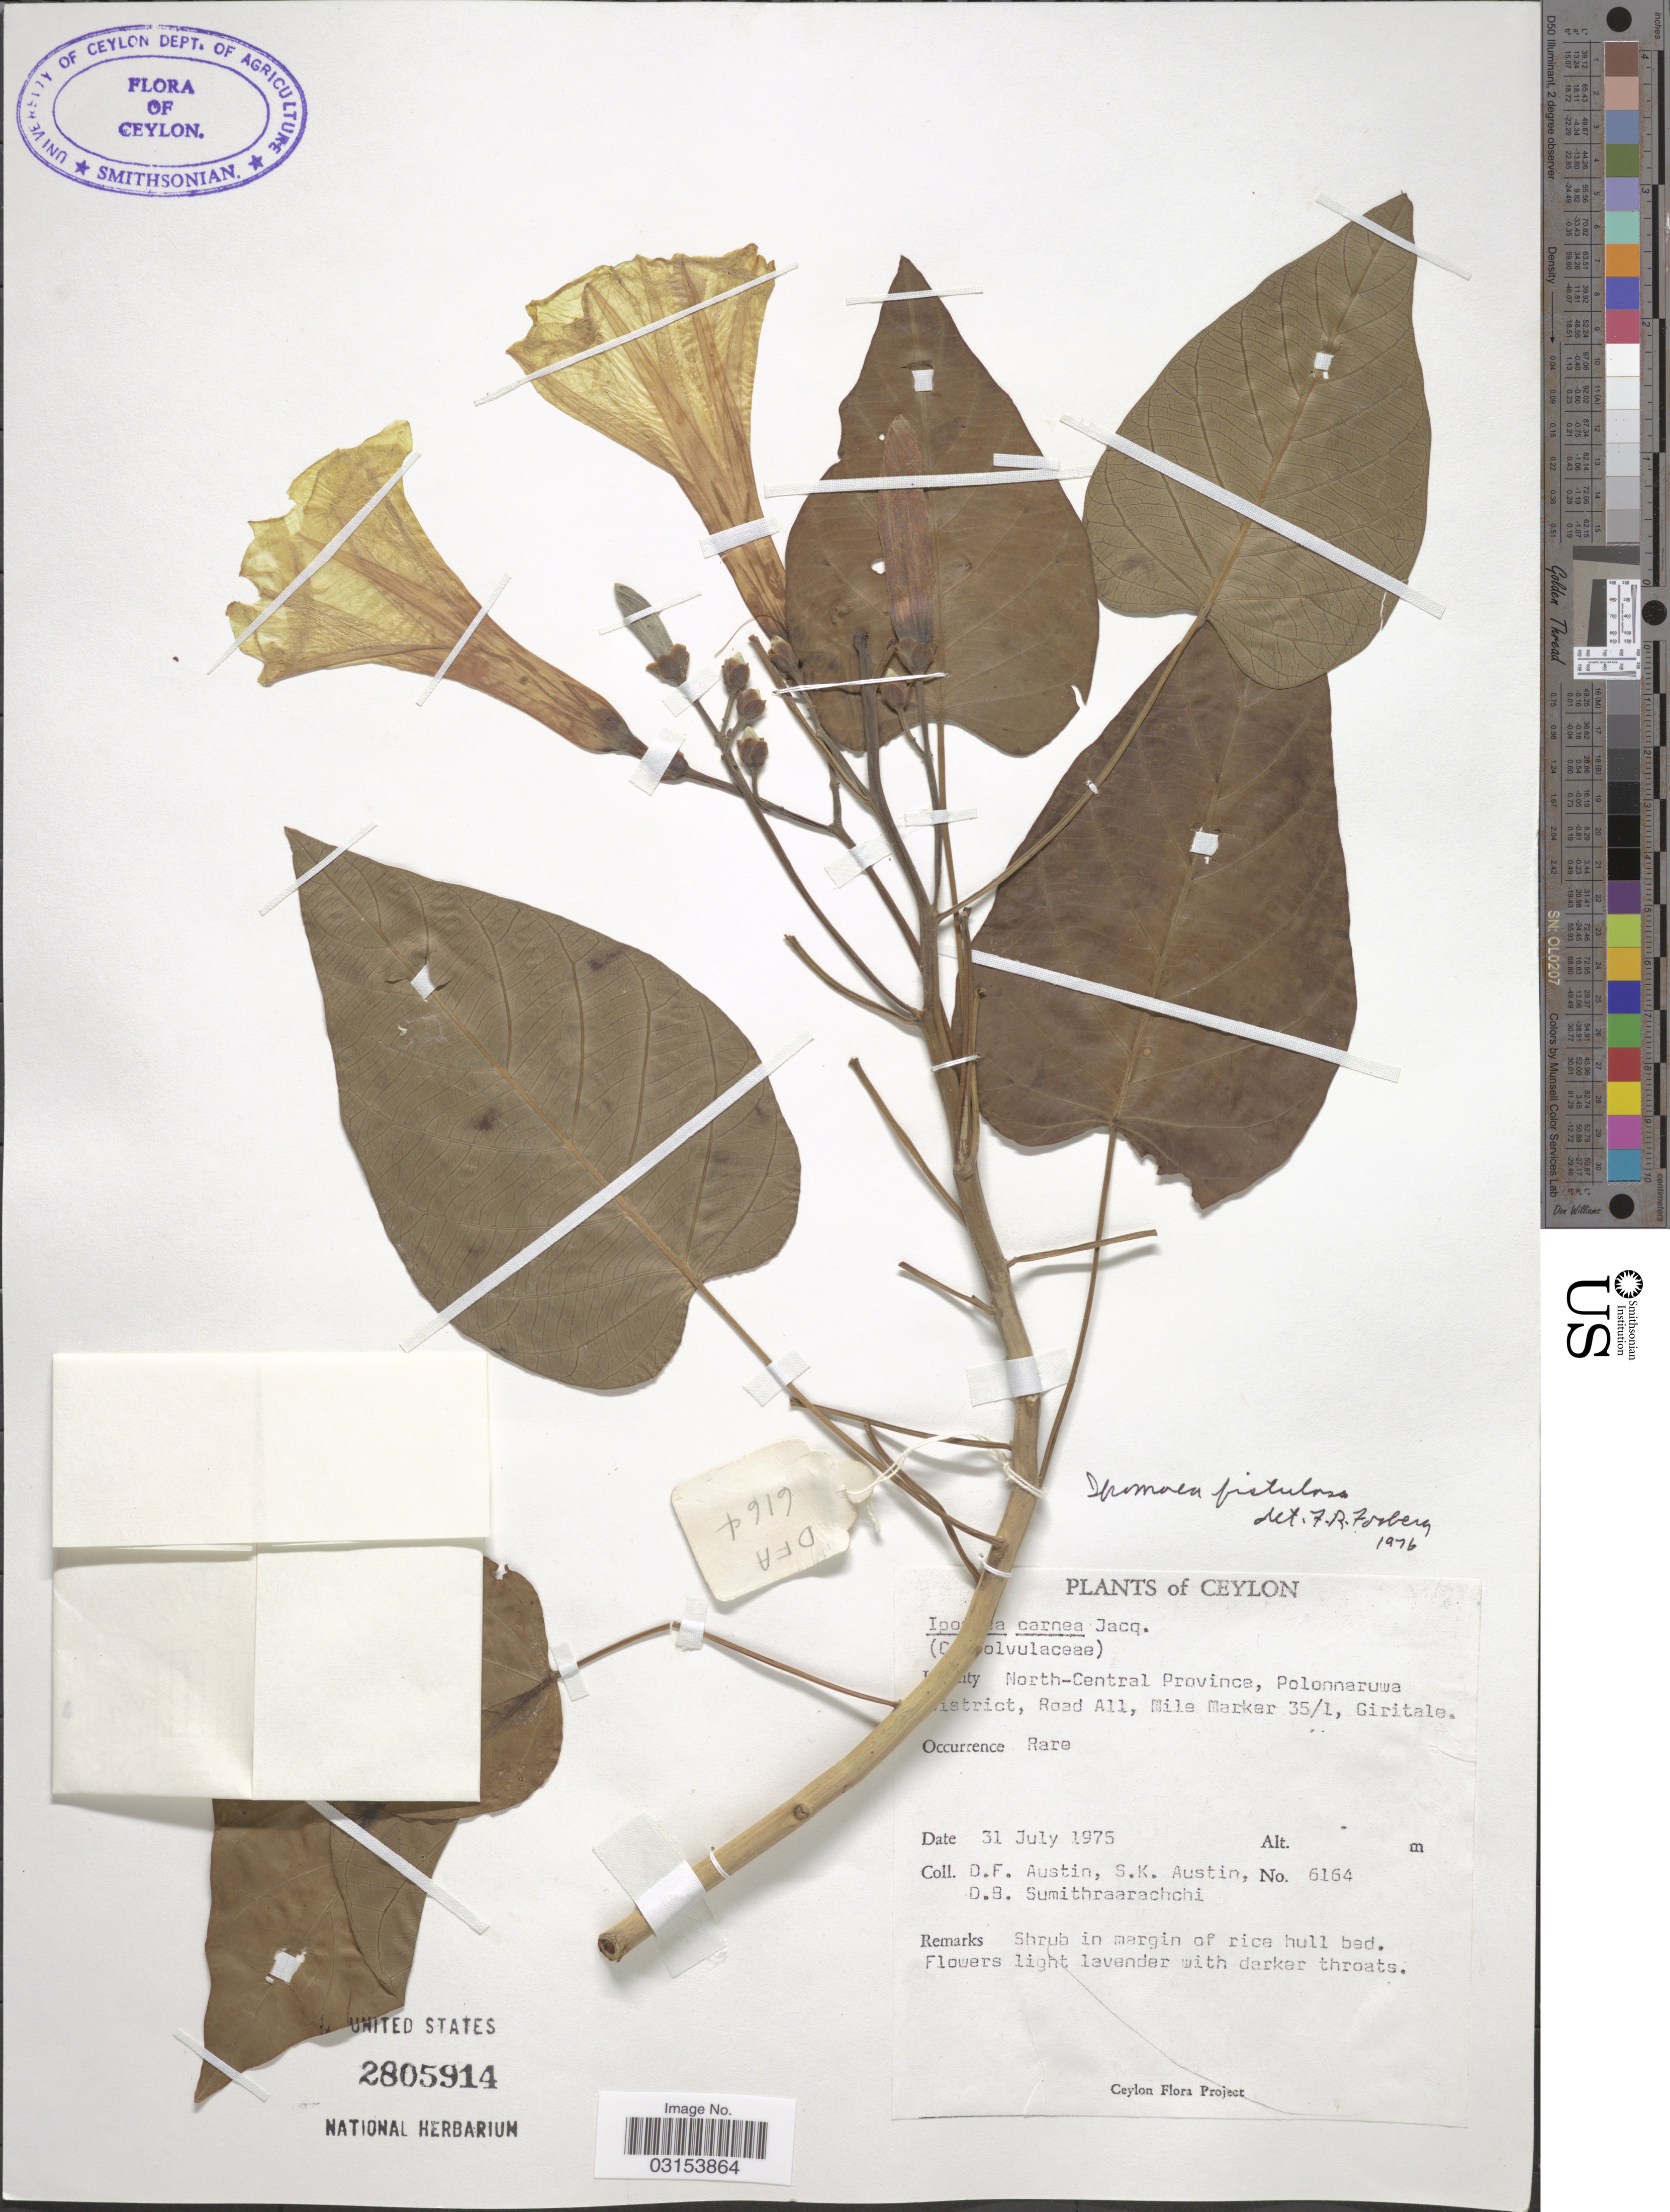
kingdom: Plantae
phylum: Tracheophyta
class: Magnoliopsida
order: Solanales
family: Convolvulaceae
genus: Ipomoea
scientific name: Ipomoea fistulosa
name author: Mart. ex Choisy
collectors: D. Austin, S. Austin & D. B. Sumithraarachchi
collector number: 6164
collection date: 1975-07-31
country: Sri Lanka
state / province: North Central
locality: Ceylon. Polonnaruwa District, Road A11, Mile Marker 35/1, Giritale.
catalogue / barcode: US 2805914